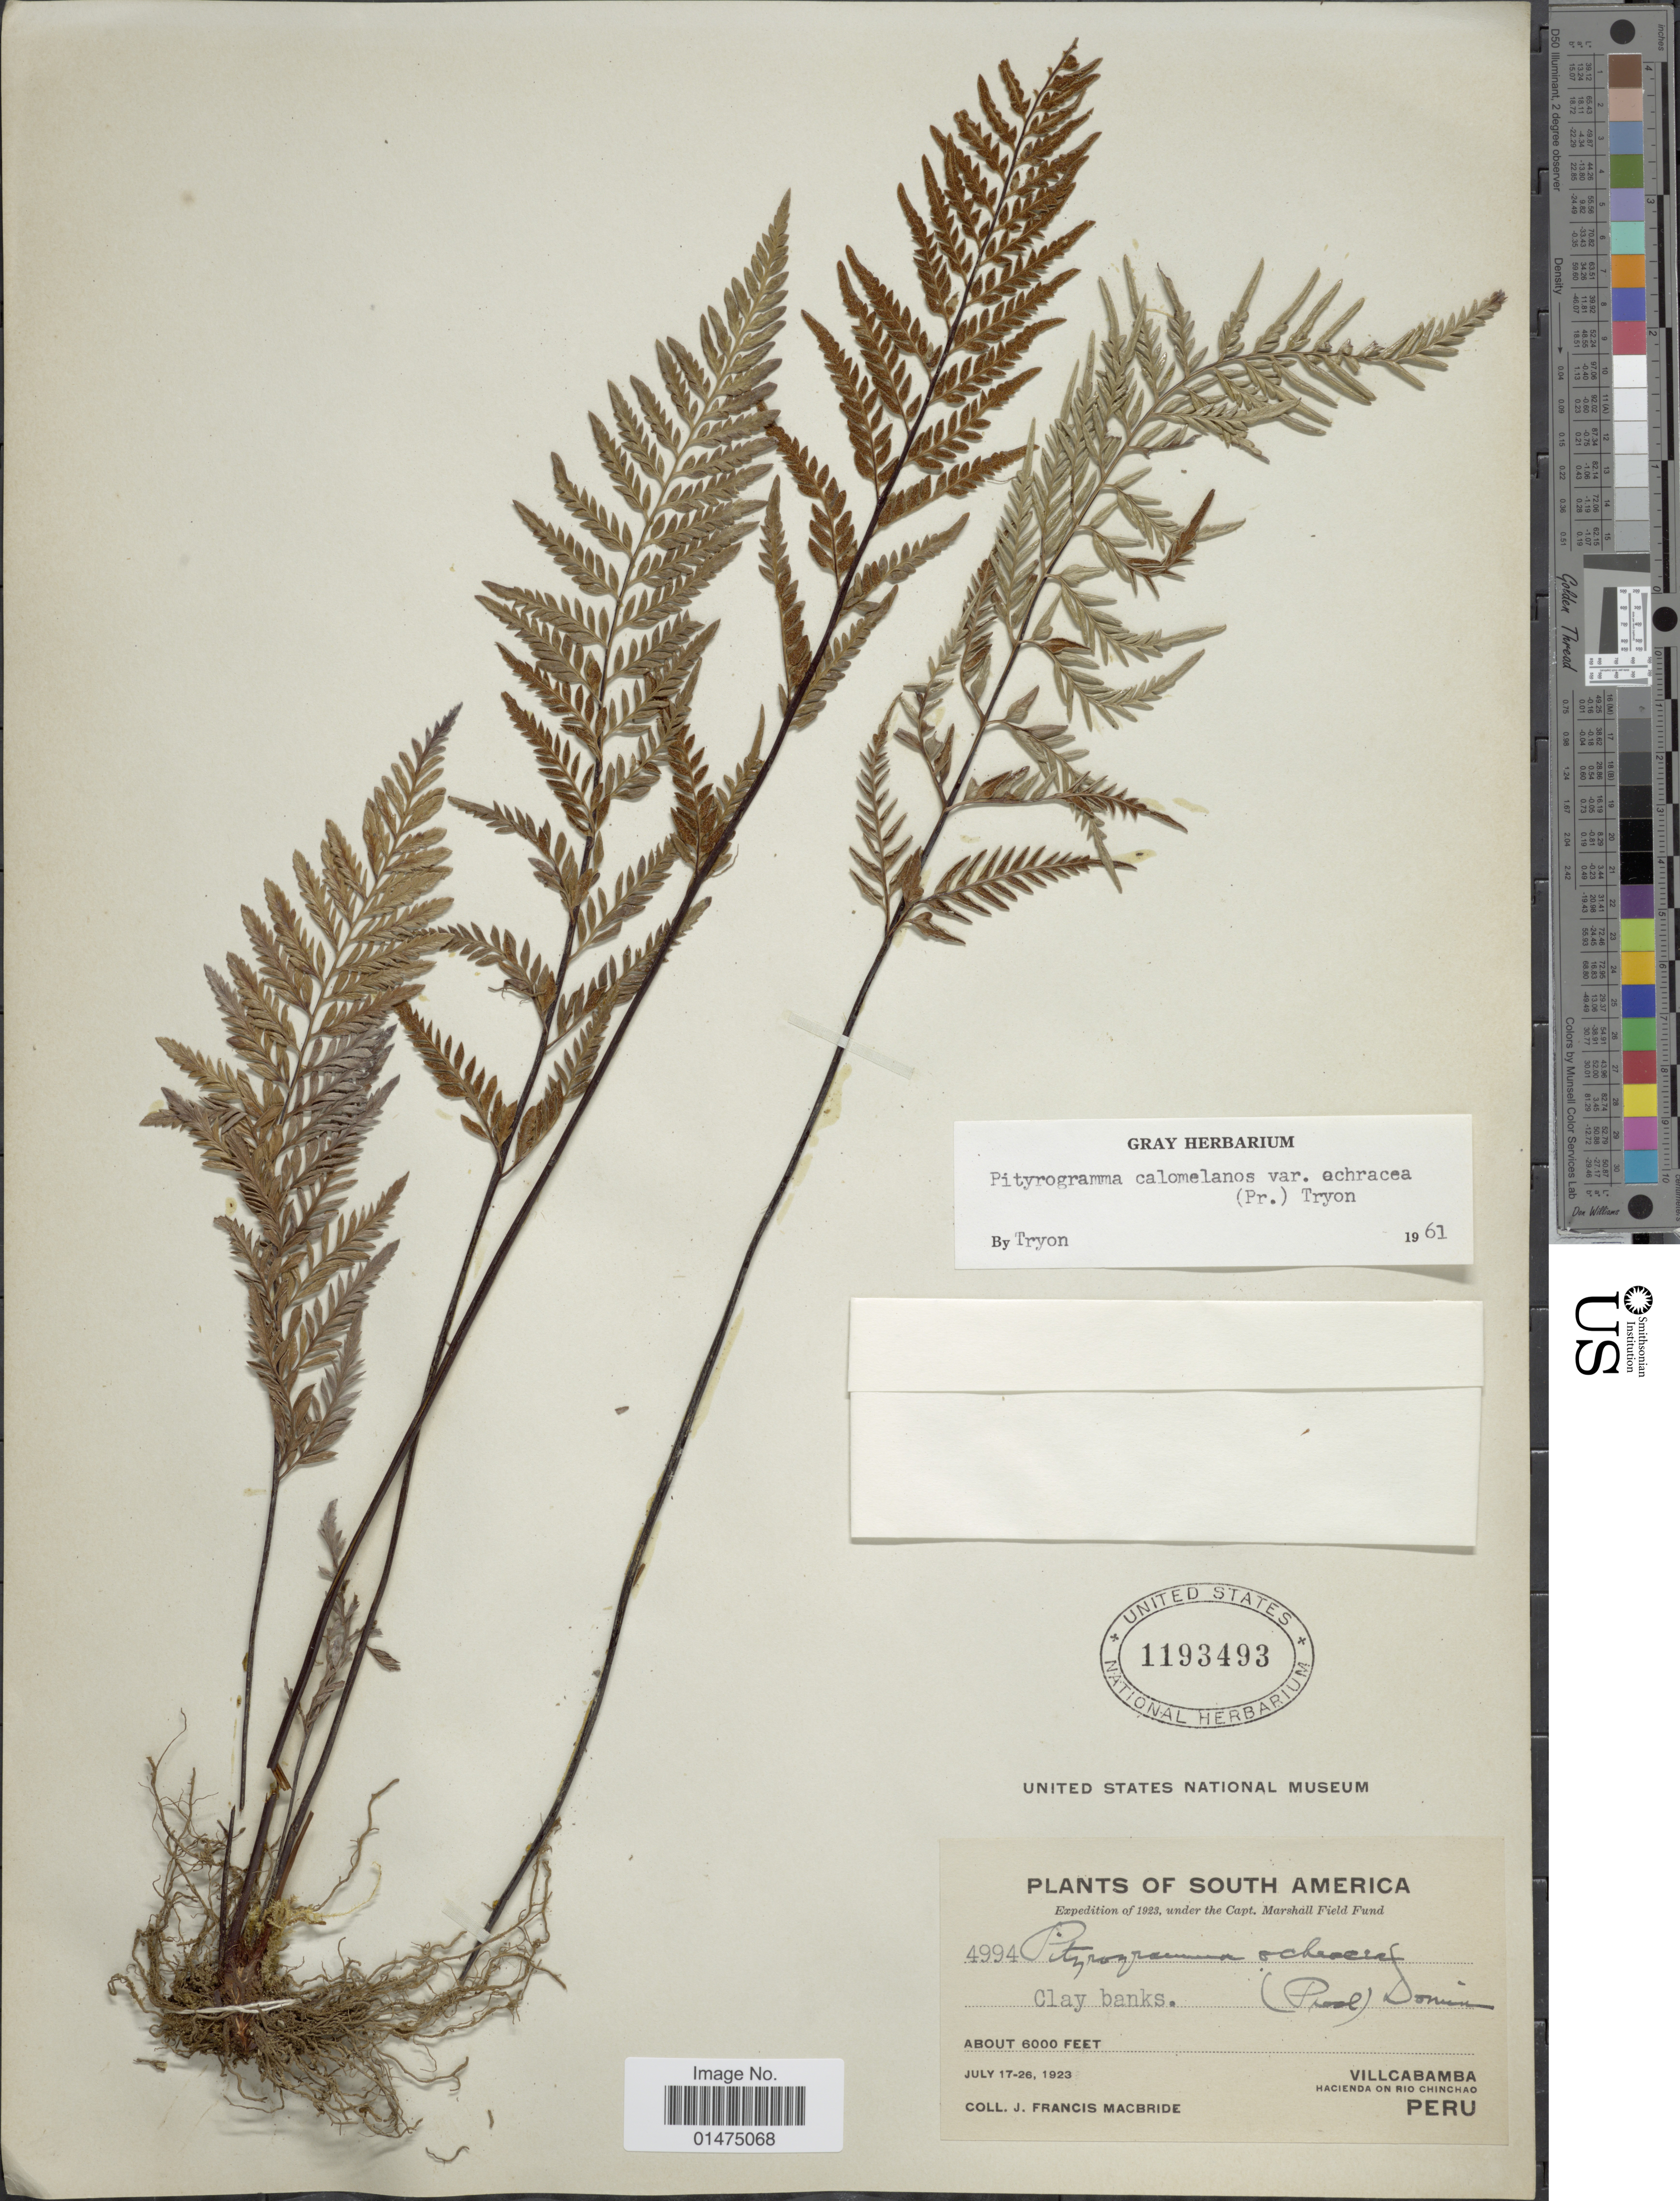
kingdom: Plantae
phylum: Tracheophyta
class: Polypodiopsida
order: Polypodiales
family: Pteridaceae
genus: Pityrogramma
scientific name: Pityrogramma ochracea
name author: (C. Presl) Domin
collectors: J. F. Macbride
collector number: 4994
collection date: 1923-07-17/1923-07-26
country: Peru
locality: Villacabamba, Hacienda on Rio Chinchao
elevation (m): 1829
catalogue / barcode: US 1193493